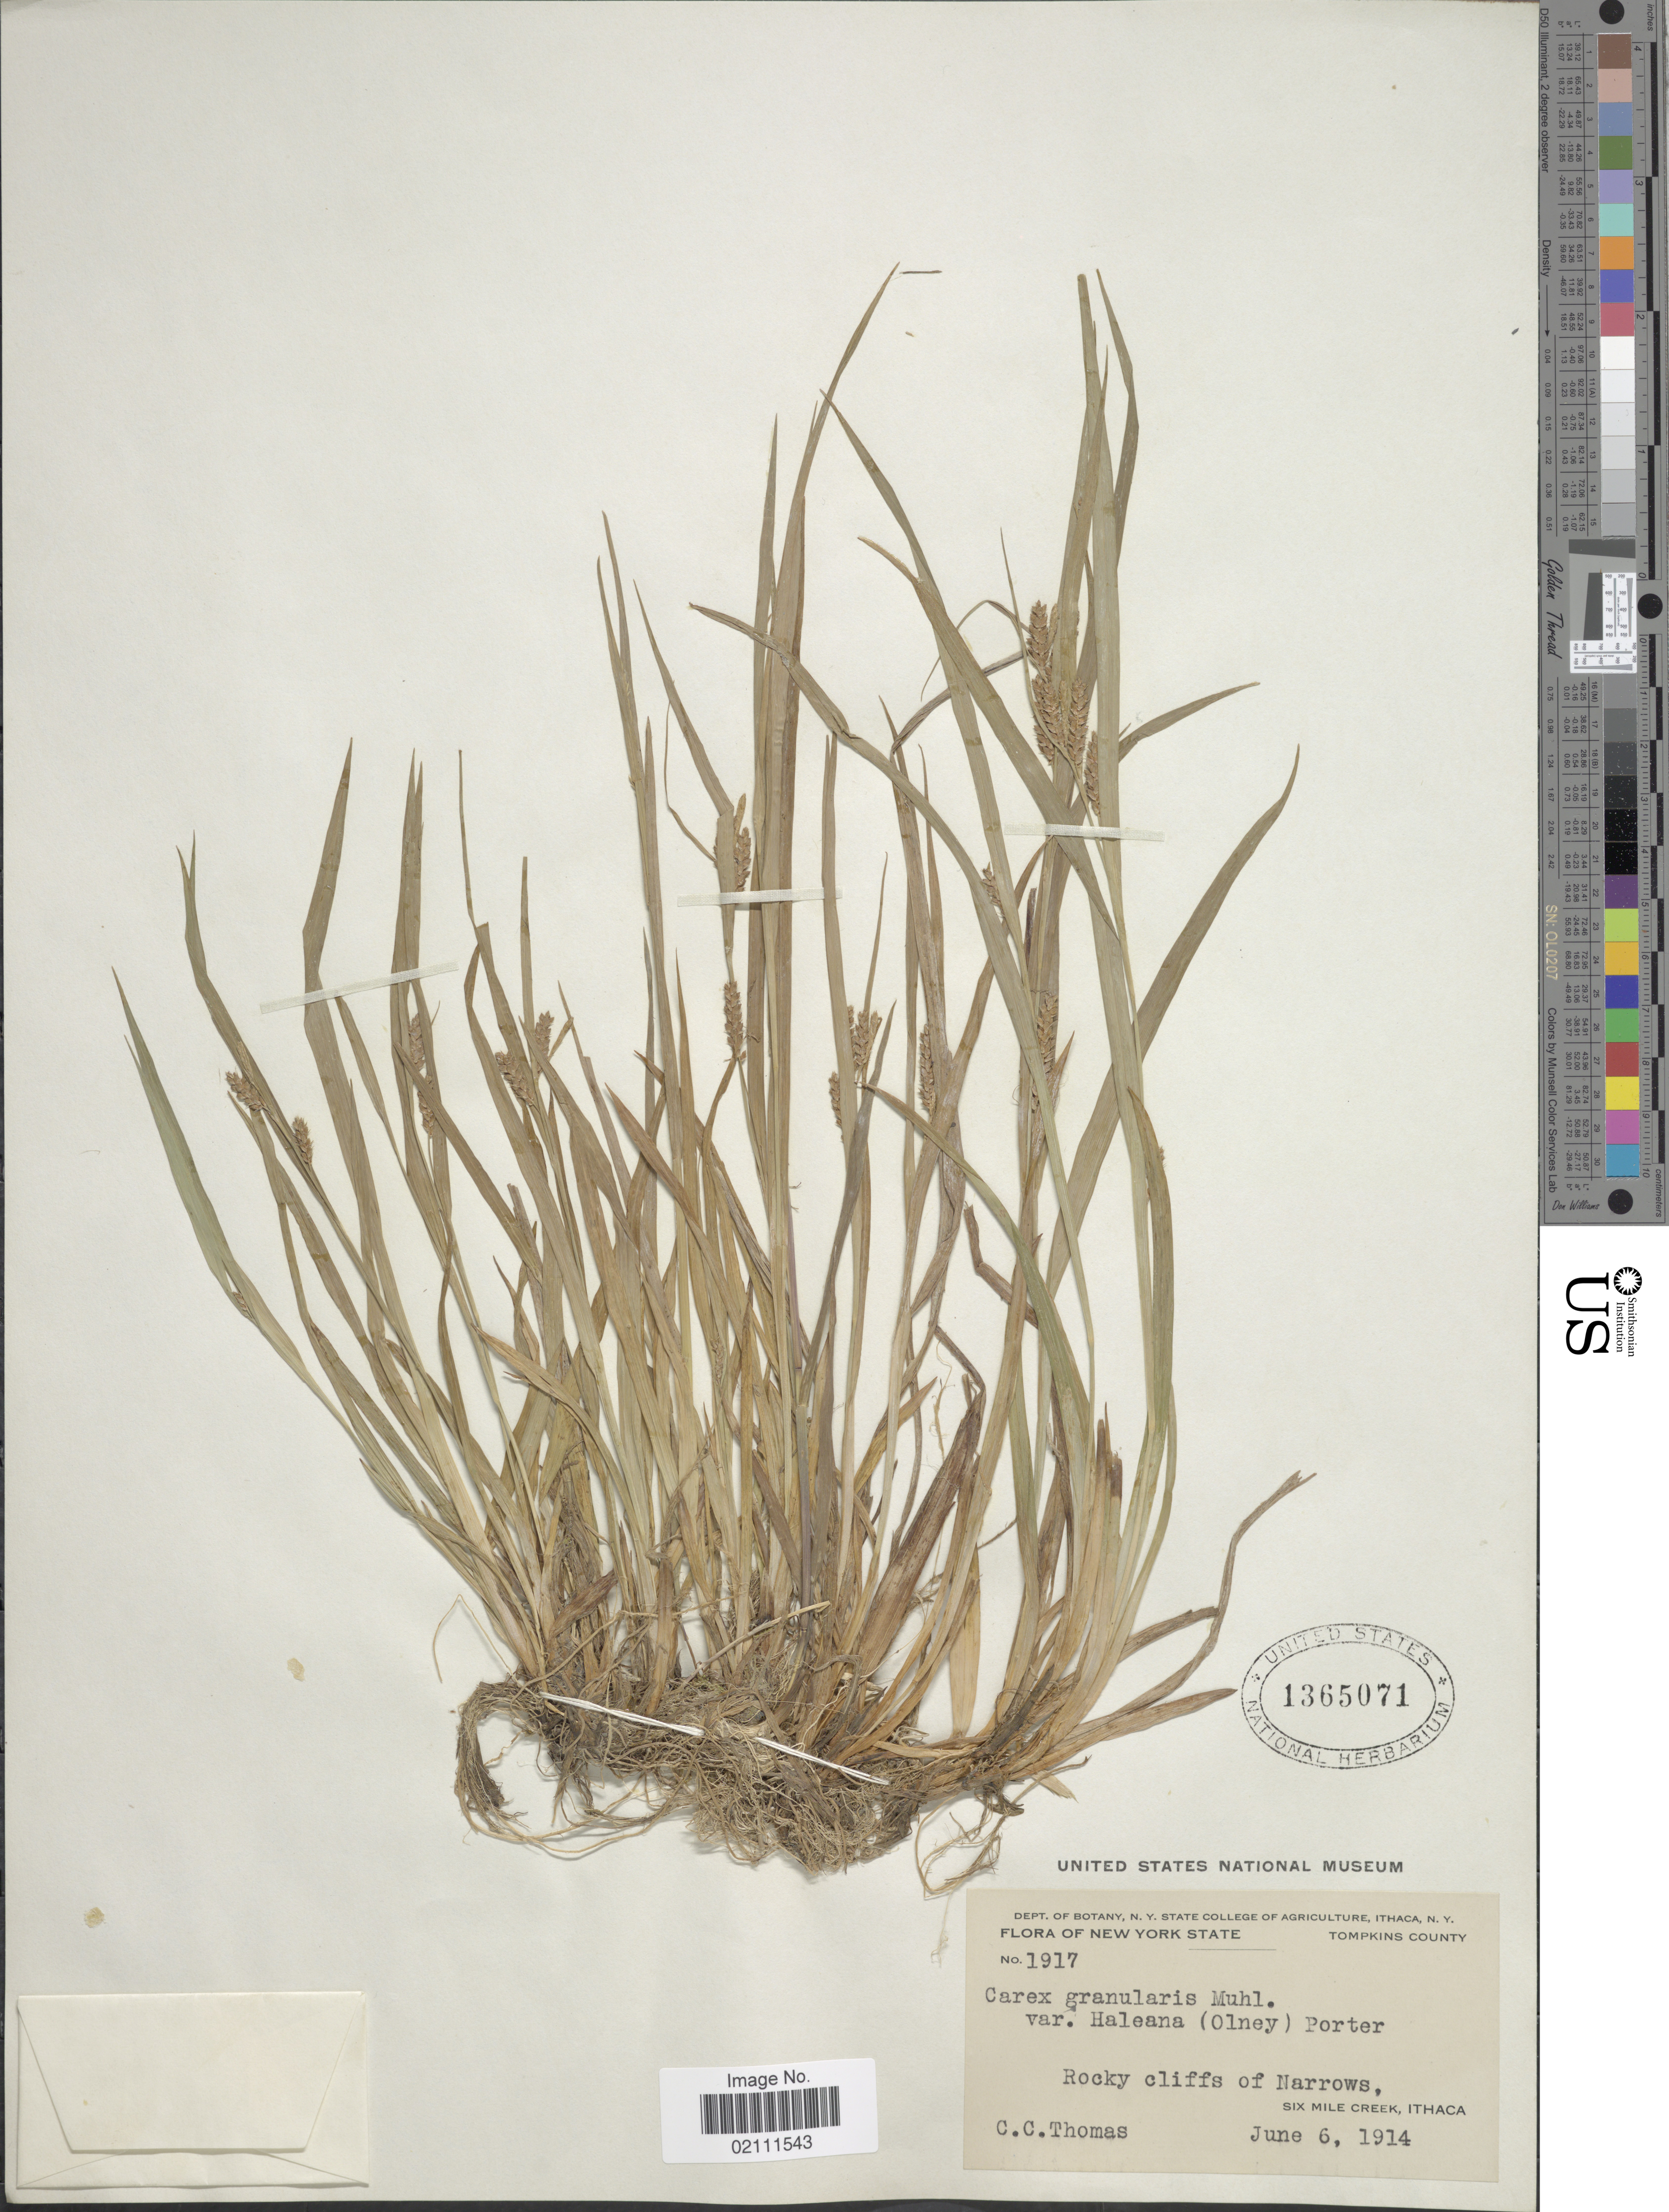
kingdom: Plantae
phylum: Tracheophyta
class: Liliopsida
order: Poales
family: Cyperaceae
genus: Carex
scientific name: Carex granularis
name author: Muhl. ex Willd.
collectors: C. Thomas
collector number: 1917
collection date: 1914-06-06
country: United States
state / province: New York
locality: Tompkins County, Rocky cliffs of Narrows, Six Mile Creek, Ithaca.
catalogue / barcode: US 1365071